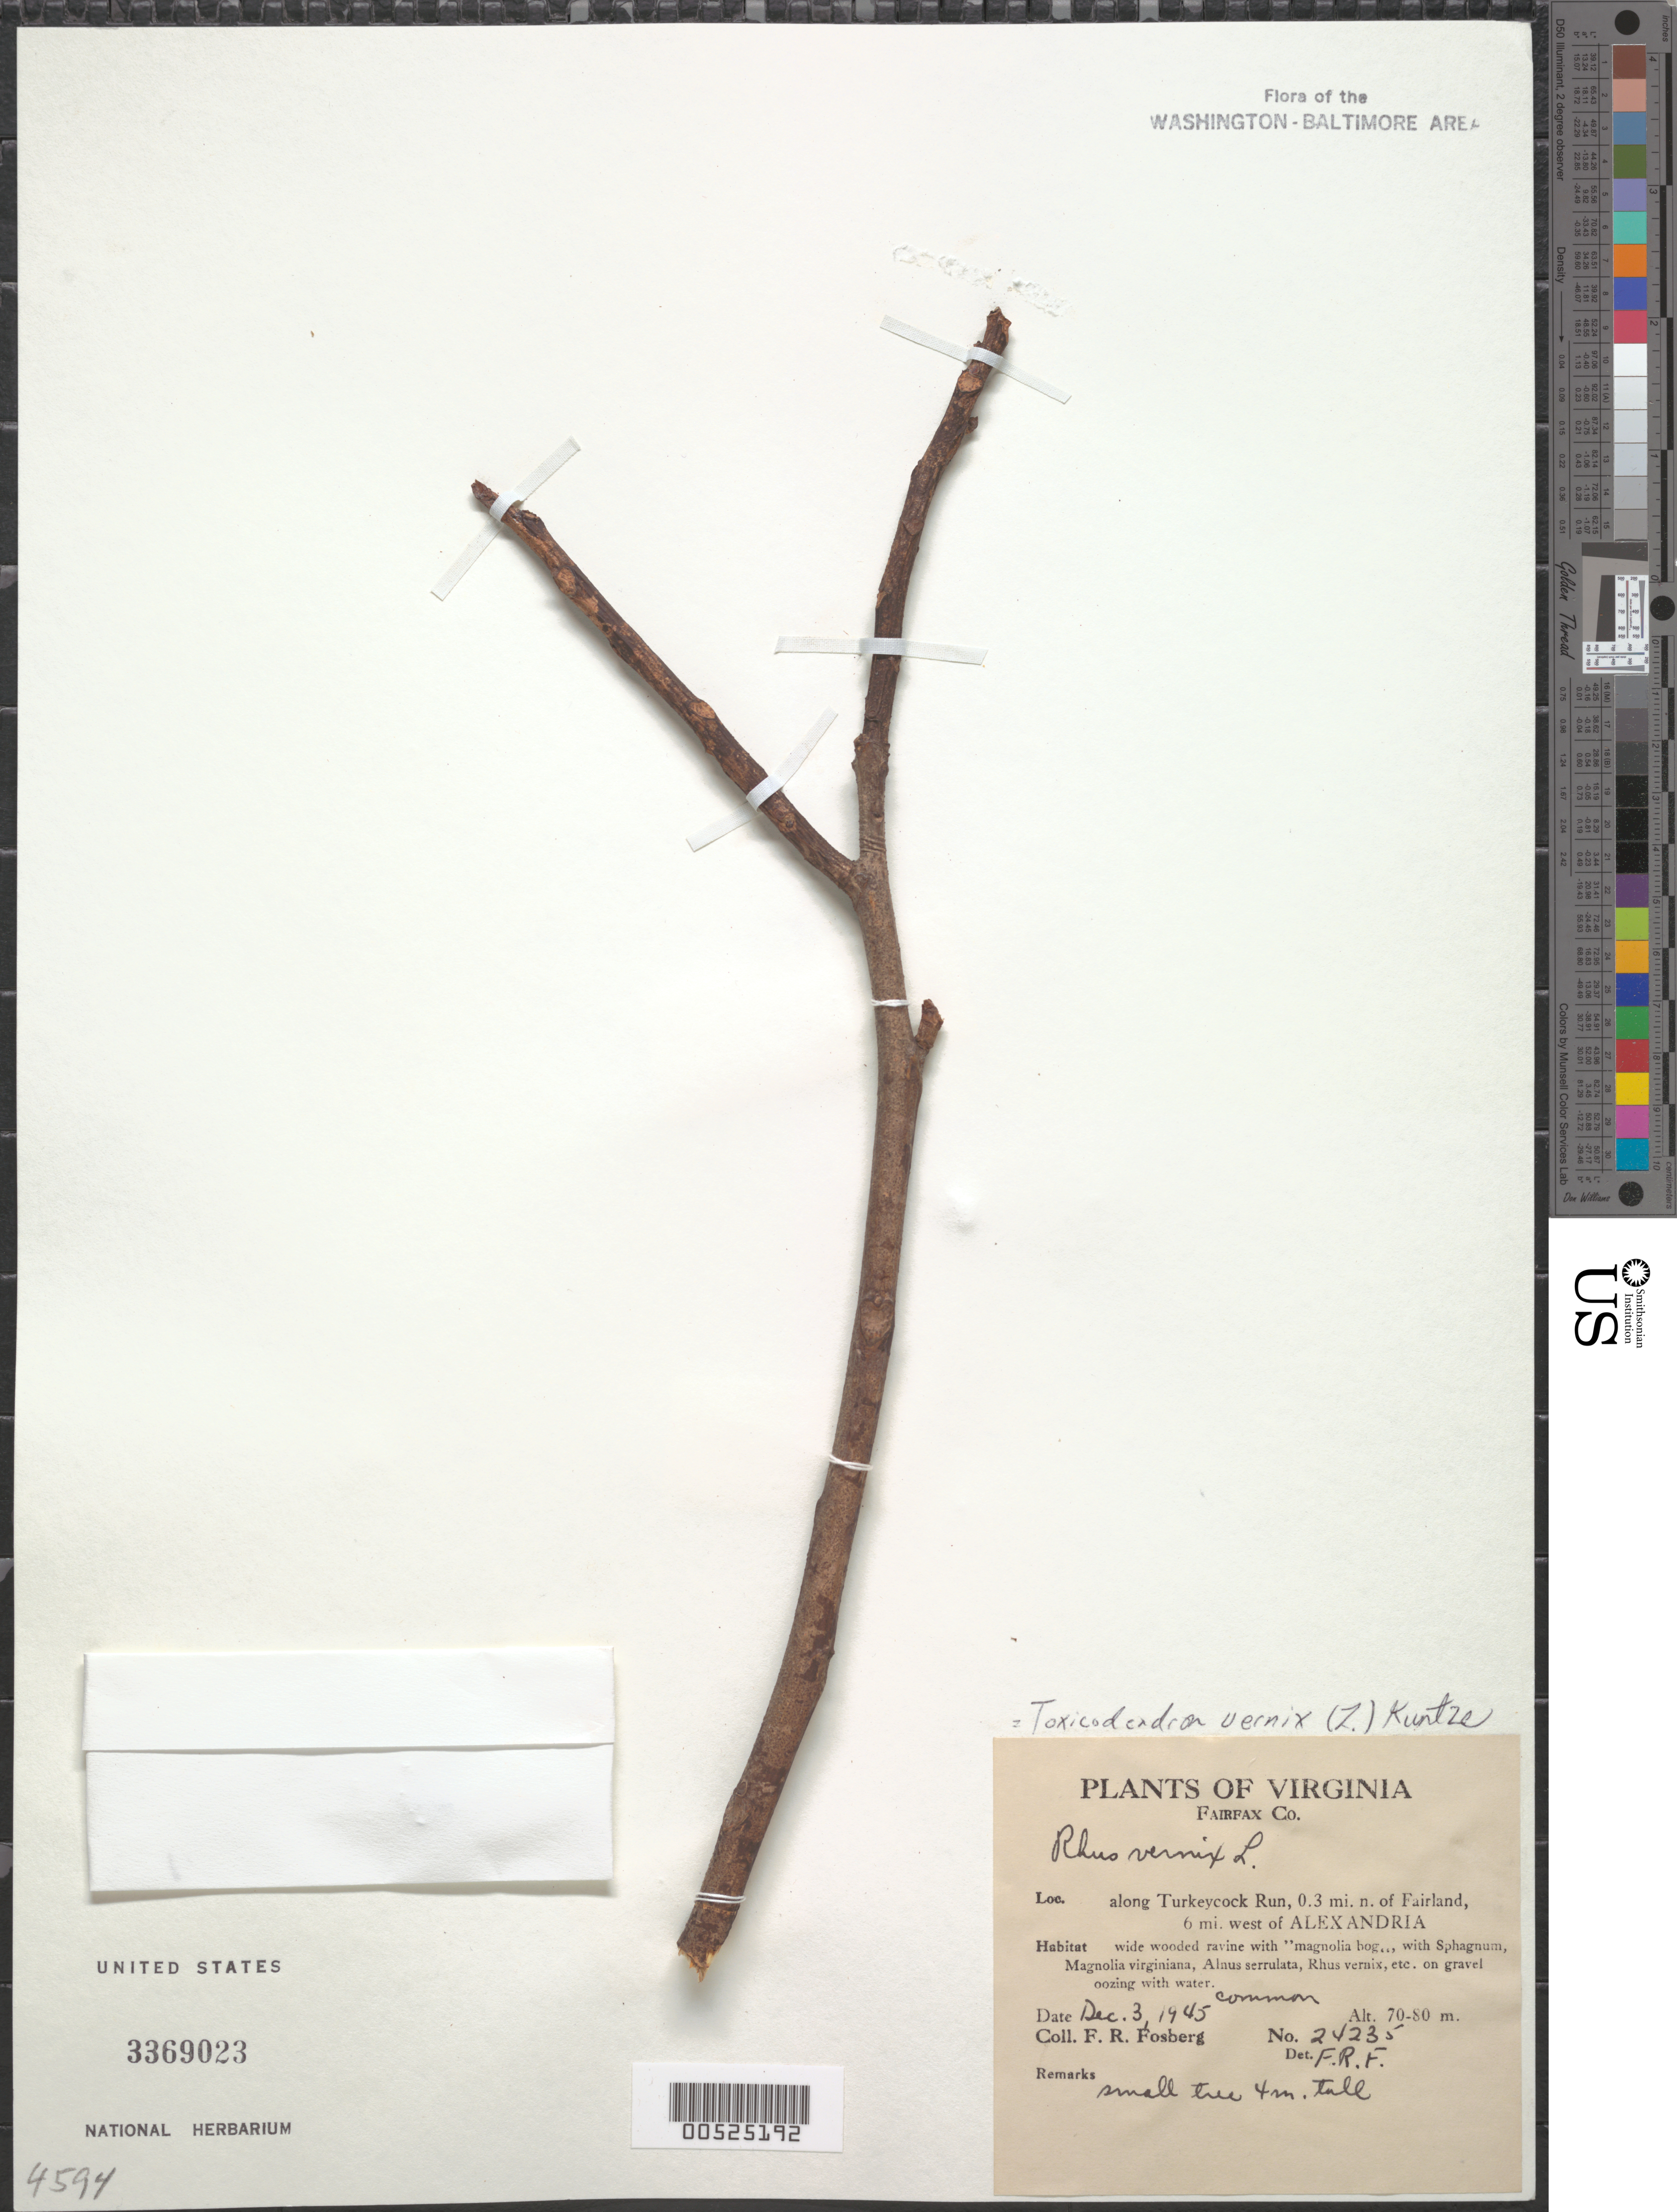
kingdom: Plantae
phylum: Tracheophyta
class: Magnoliopsida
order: Sapindales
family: Anacardiaceae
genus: Toxicodendron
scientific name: Toxicodendron vernix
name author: (L.) Kuntze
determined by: Fosberg, F. R.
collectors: F. R. Fosberg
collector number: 24235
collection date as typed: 03 Dec 1945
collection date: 1945-12-03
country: United States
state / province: Virginia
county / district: Fairfax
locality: Along Turkeycock Run, 0.3 mi. N of Fairland, 6 mi. W of Alexandria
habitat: Wide wooded ravine with magnolia bog on gravel oozing with water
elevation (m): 70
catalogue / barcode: US 3369023